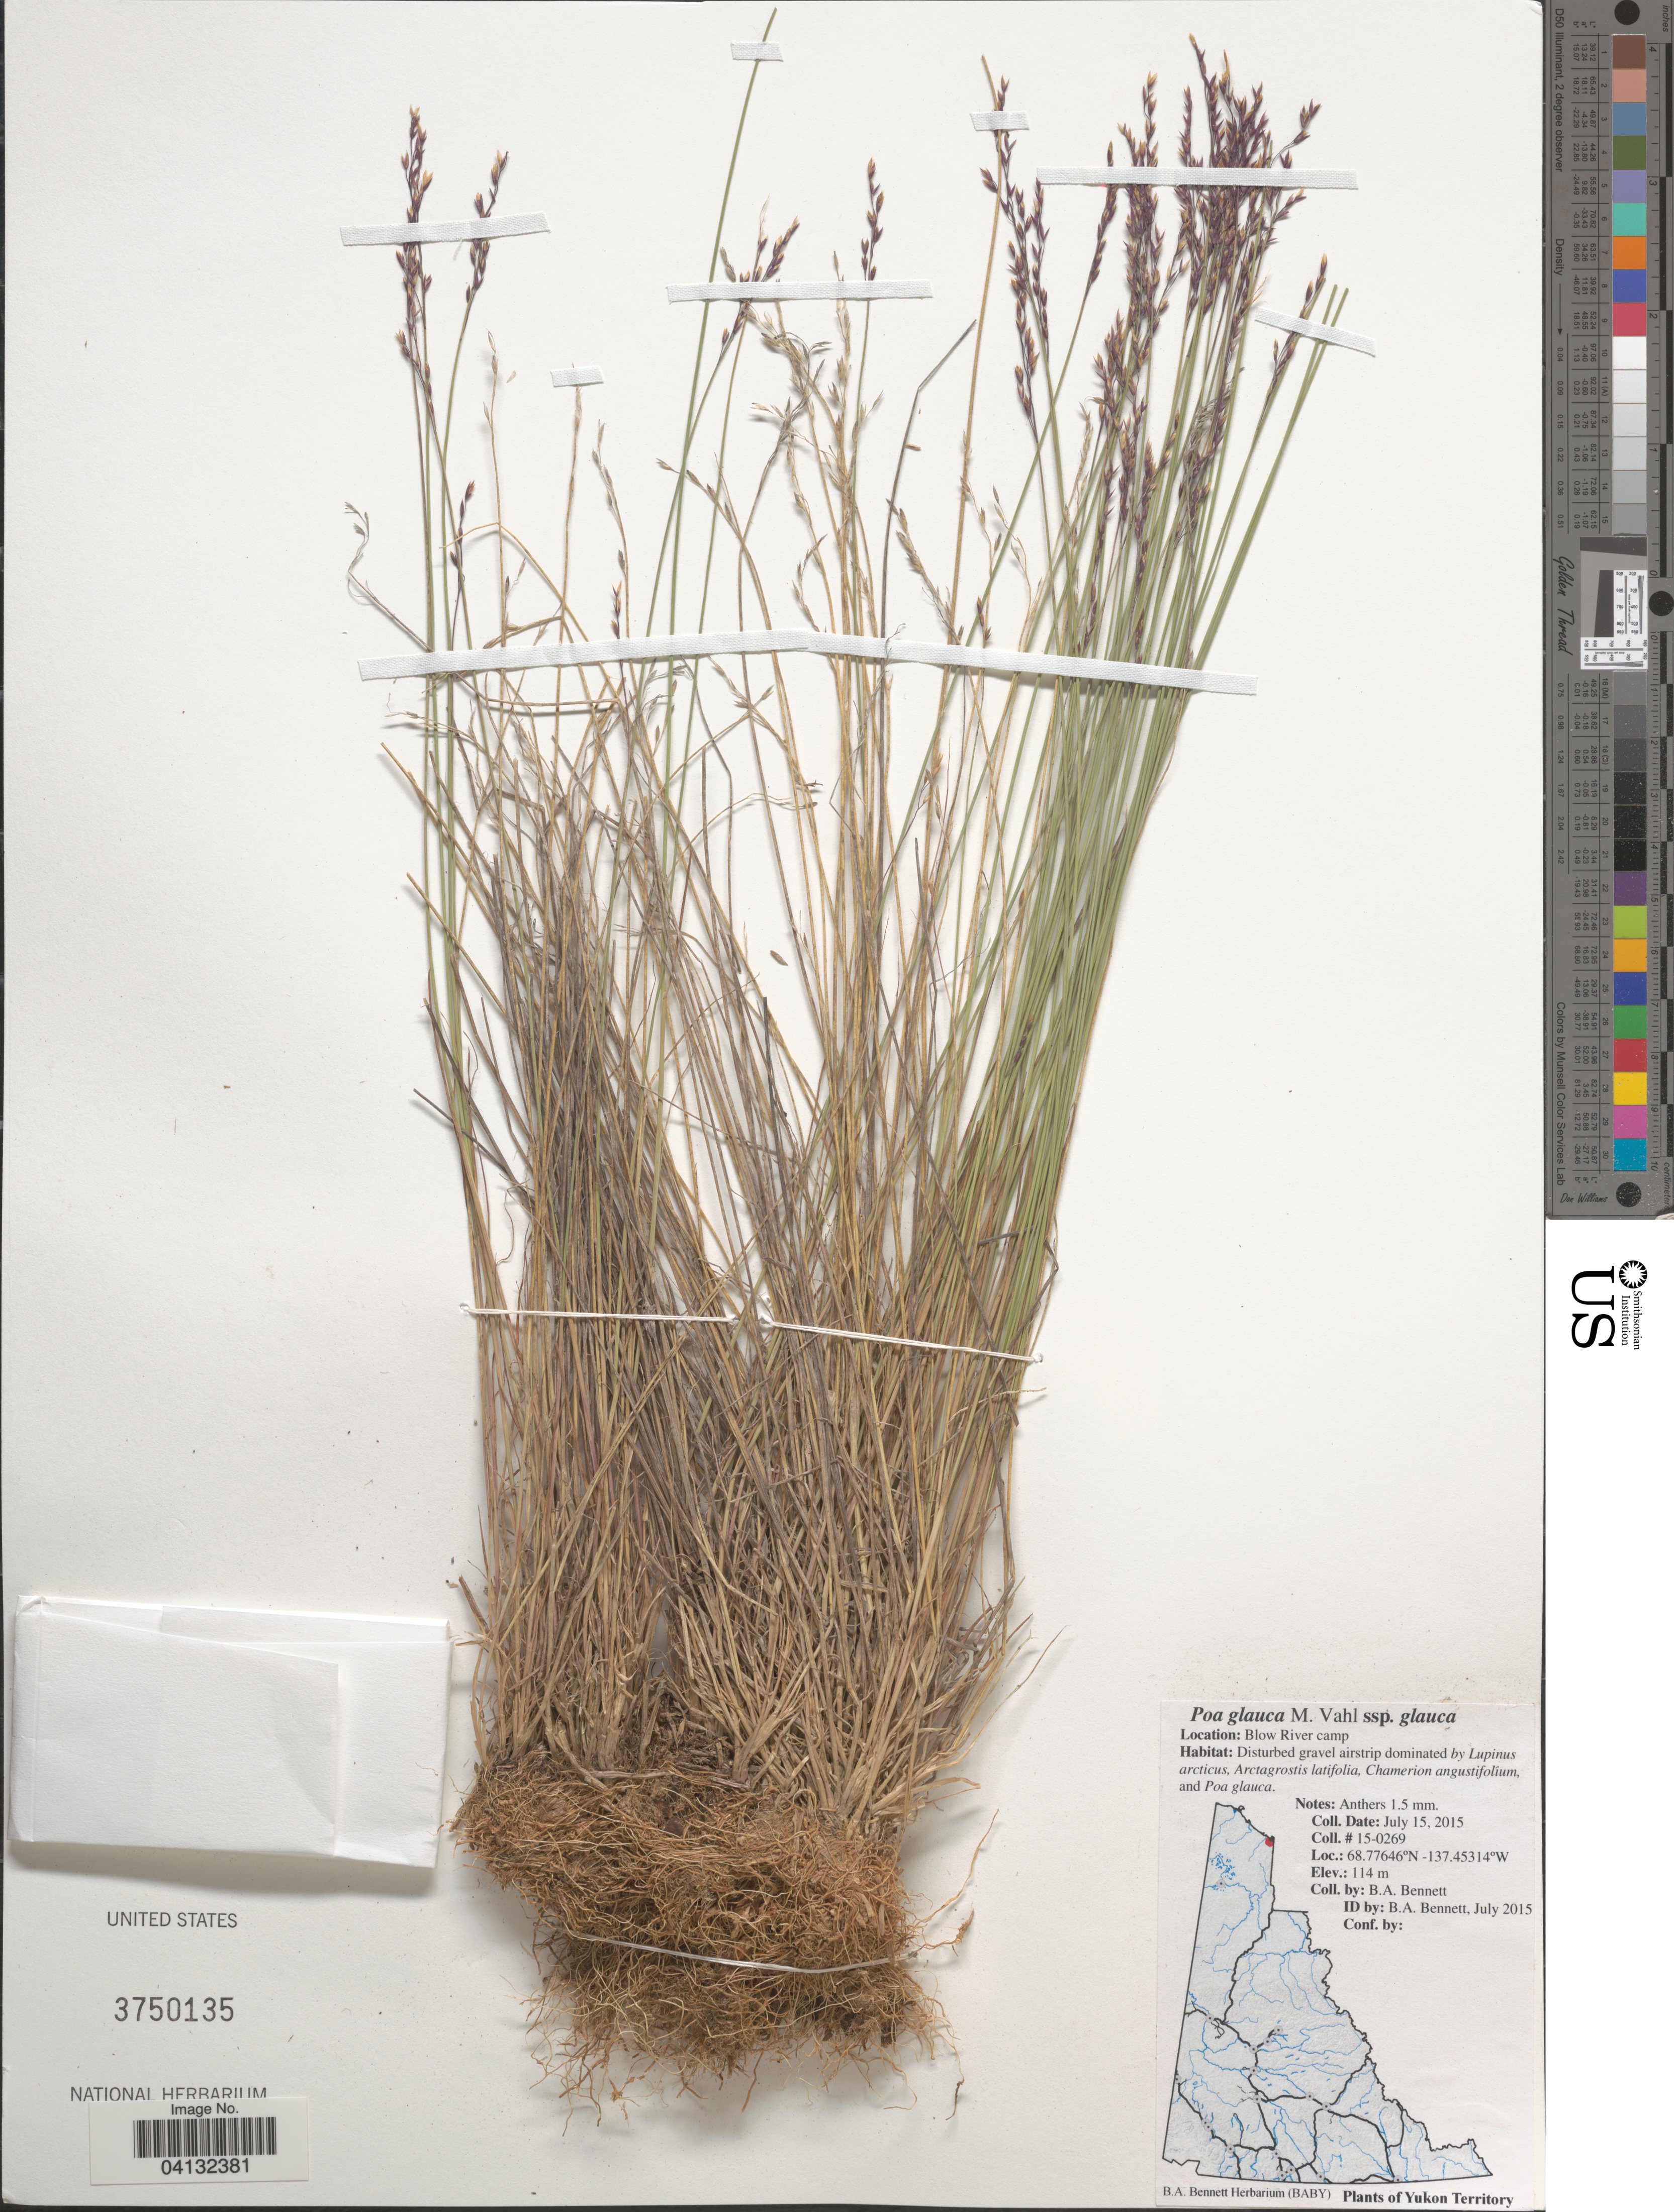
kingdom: Plantae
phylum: Tracheophyta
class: Liliopsida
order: Poales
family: Poaceae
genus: Poa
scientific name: Poa glauca subsp. glauca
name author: Vahl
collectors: B. A. Bennett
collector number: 15-0269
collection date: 2015-07-15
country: Canada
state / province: Yukon Territory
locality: Blow River camp.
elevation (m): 114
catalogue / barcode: US 3750135